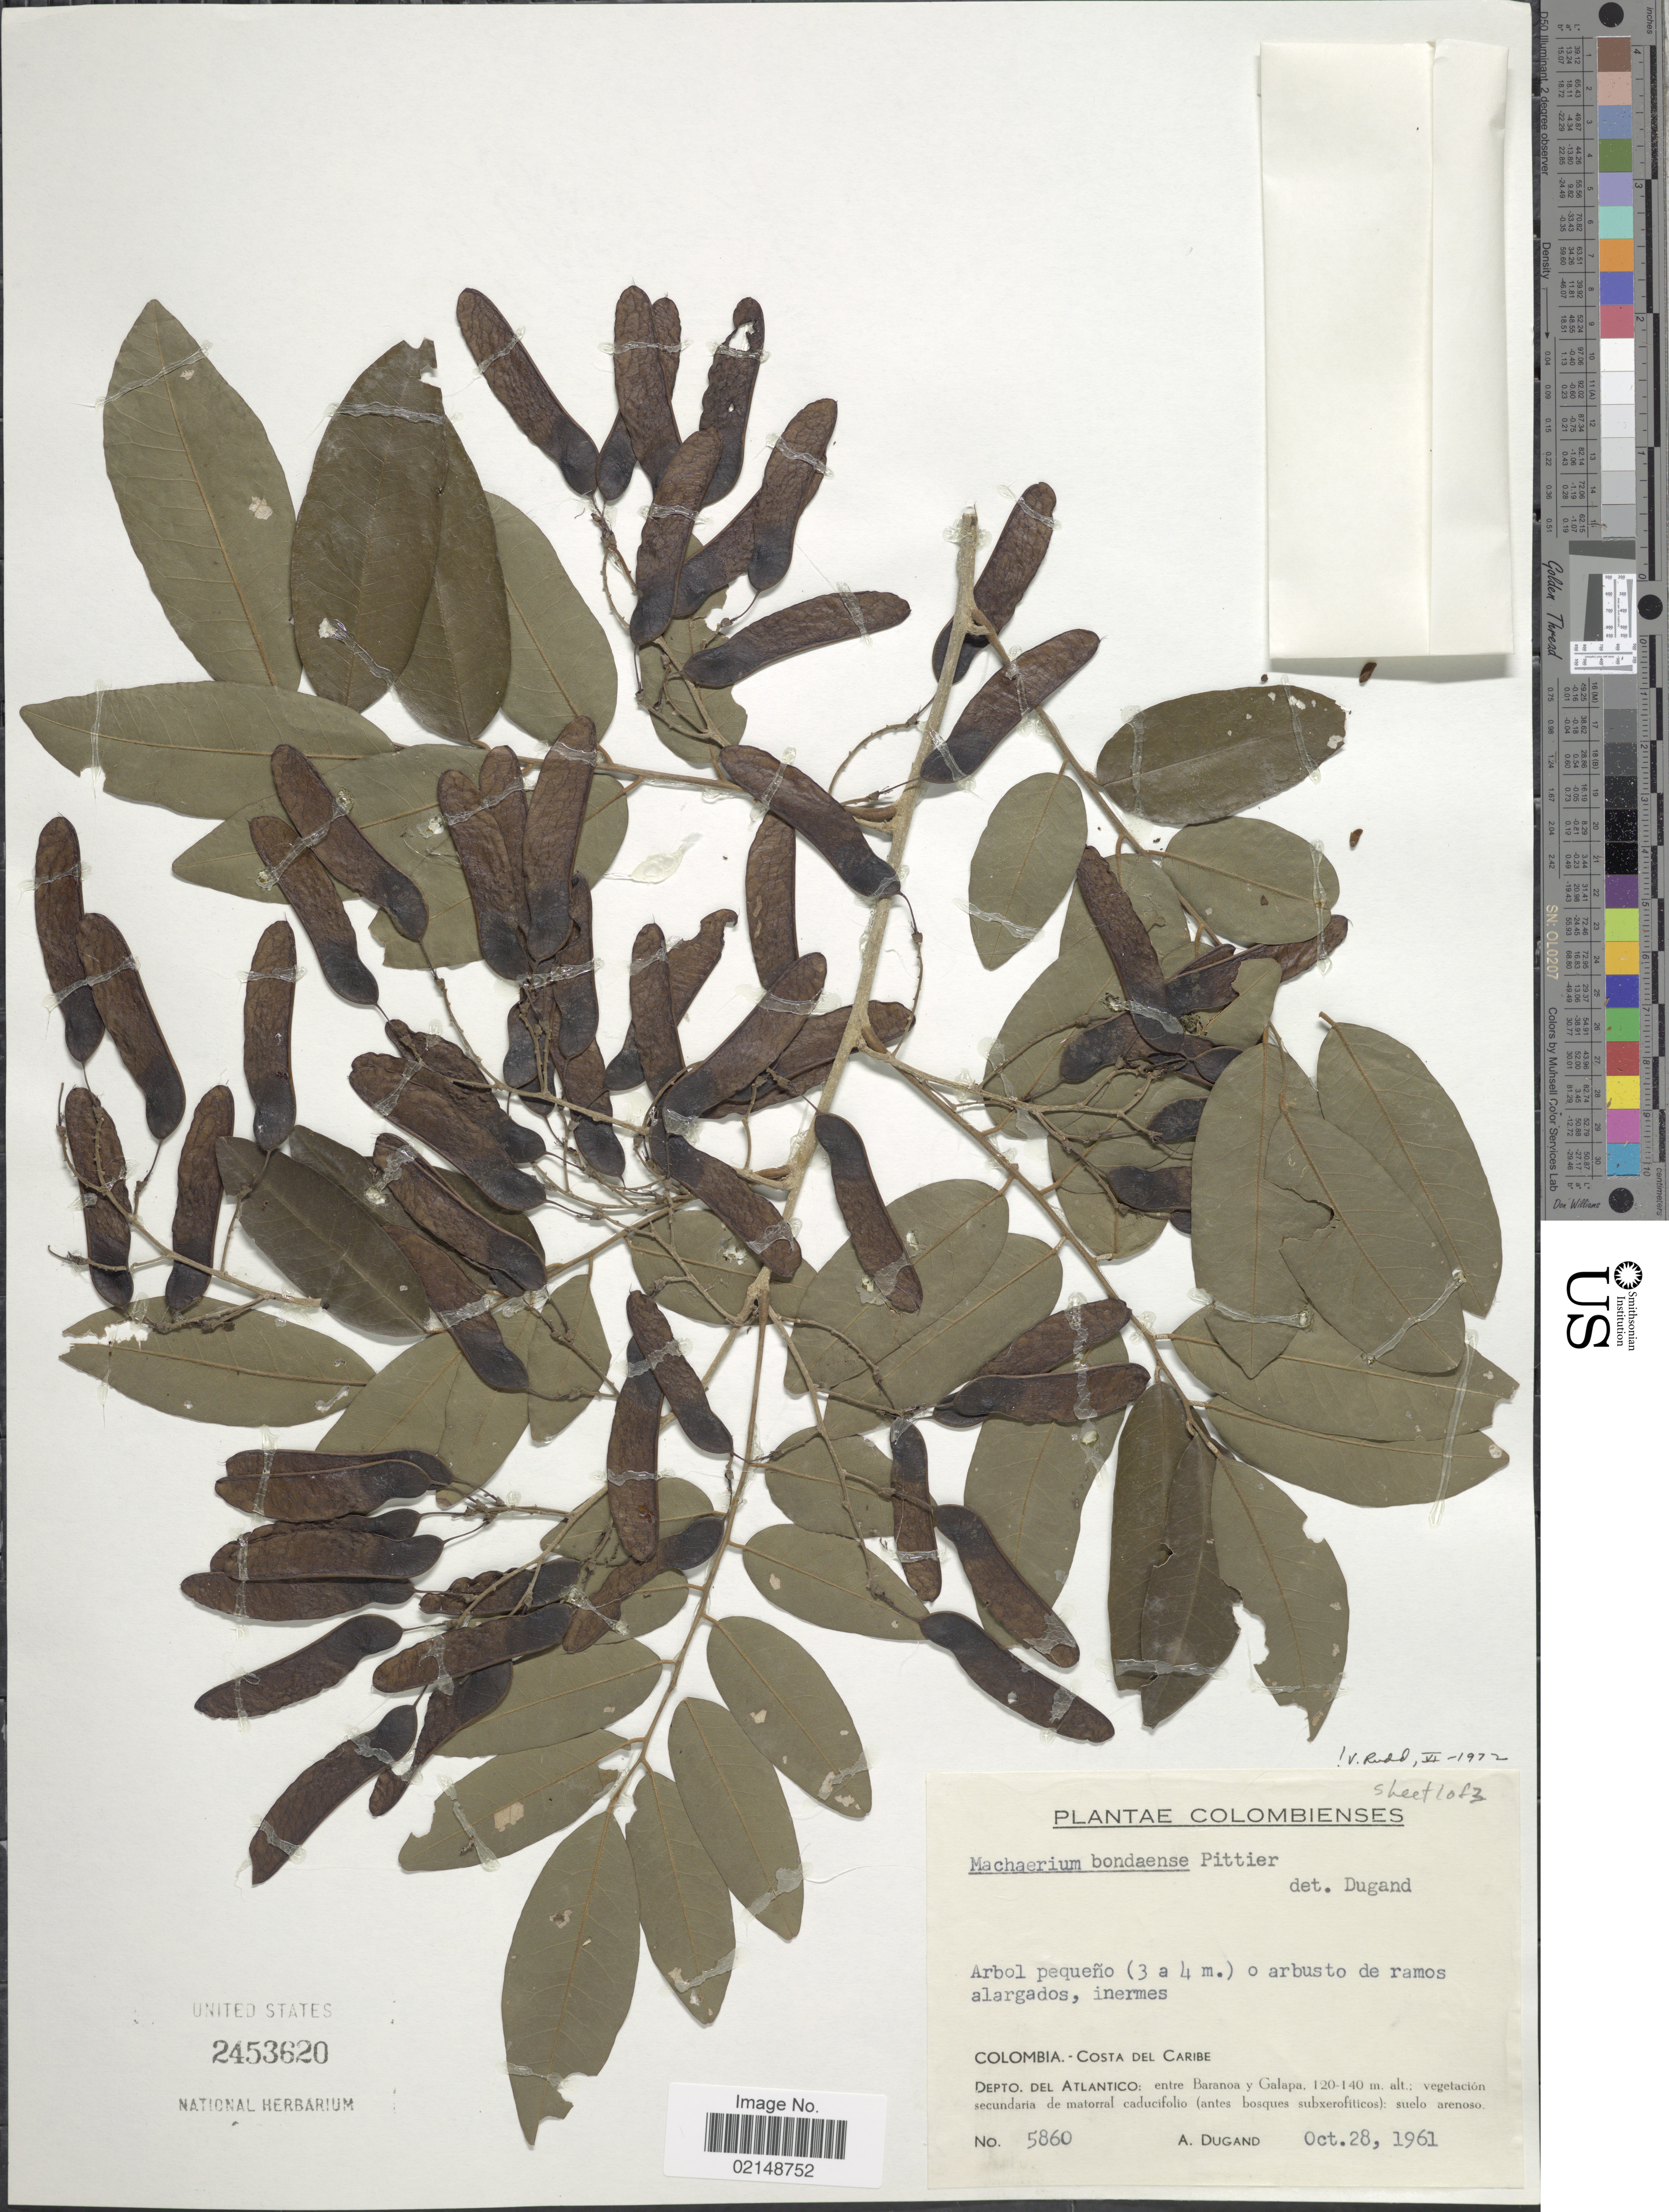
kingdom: Plantae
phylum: Tracheophyta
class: Magnoliopsida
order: Fabales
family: Fabaceae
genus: Machaerium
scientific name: Machaerium bondaense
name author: Pittier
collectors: A. Dugand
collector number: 5860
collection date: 1961-10-28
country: Colombia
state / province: Atlántico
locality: Costa del Caribe, entre Baranoa y Galapa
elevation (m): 120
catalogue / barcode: US 2453620